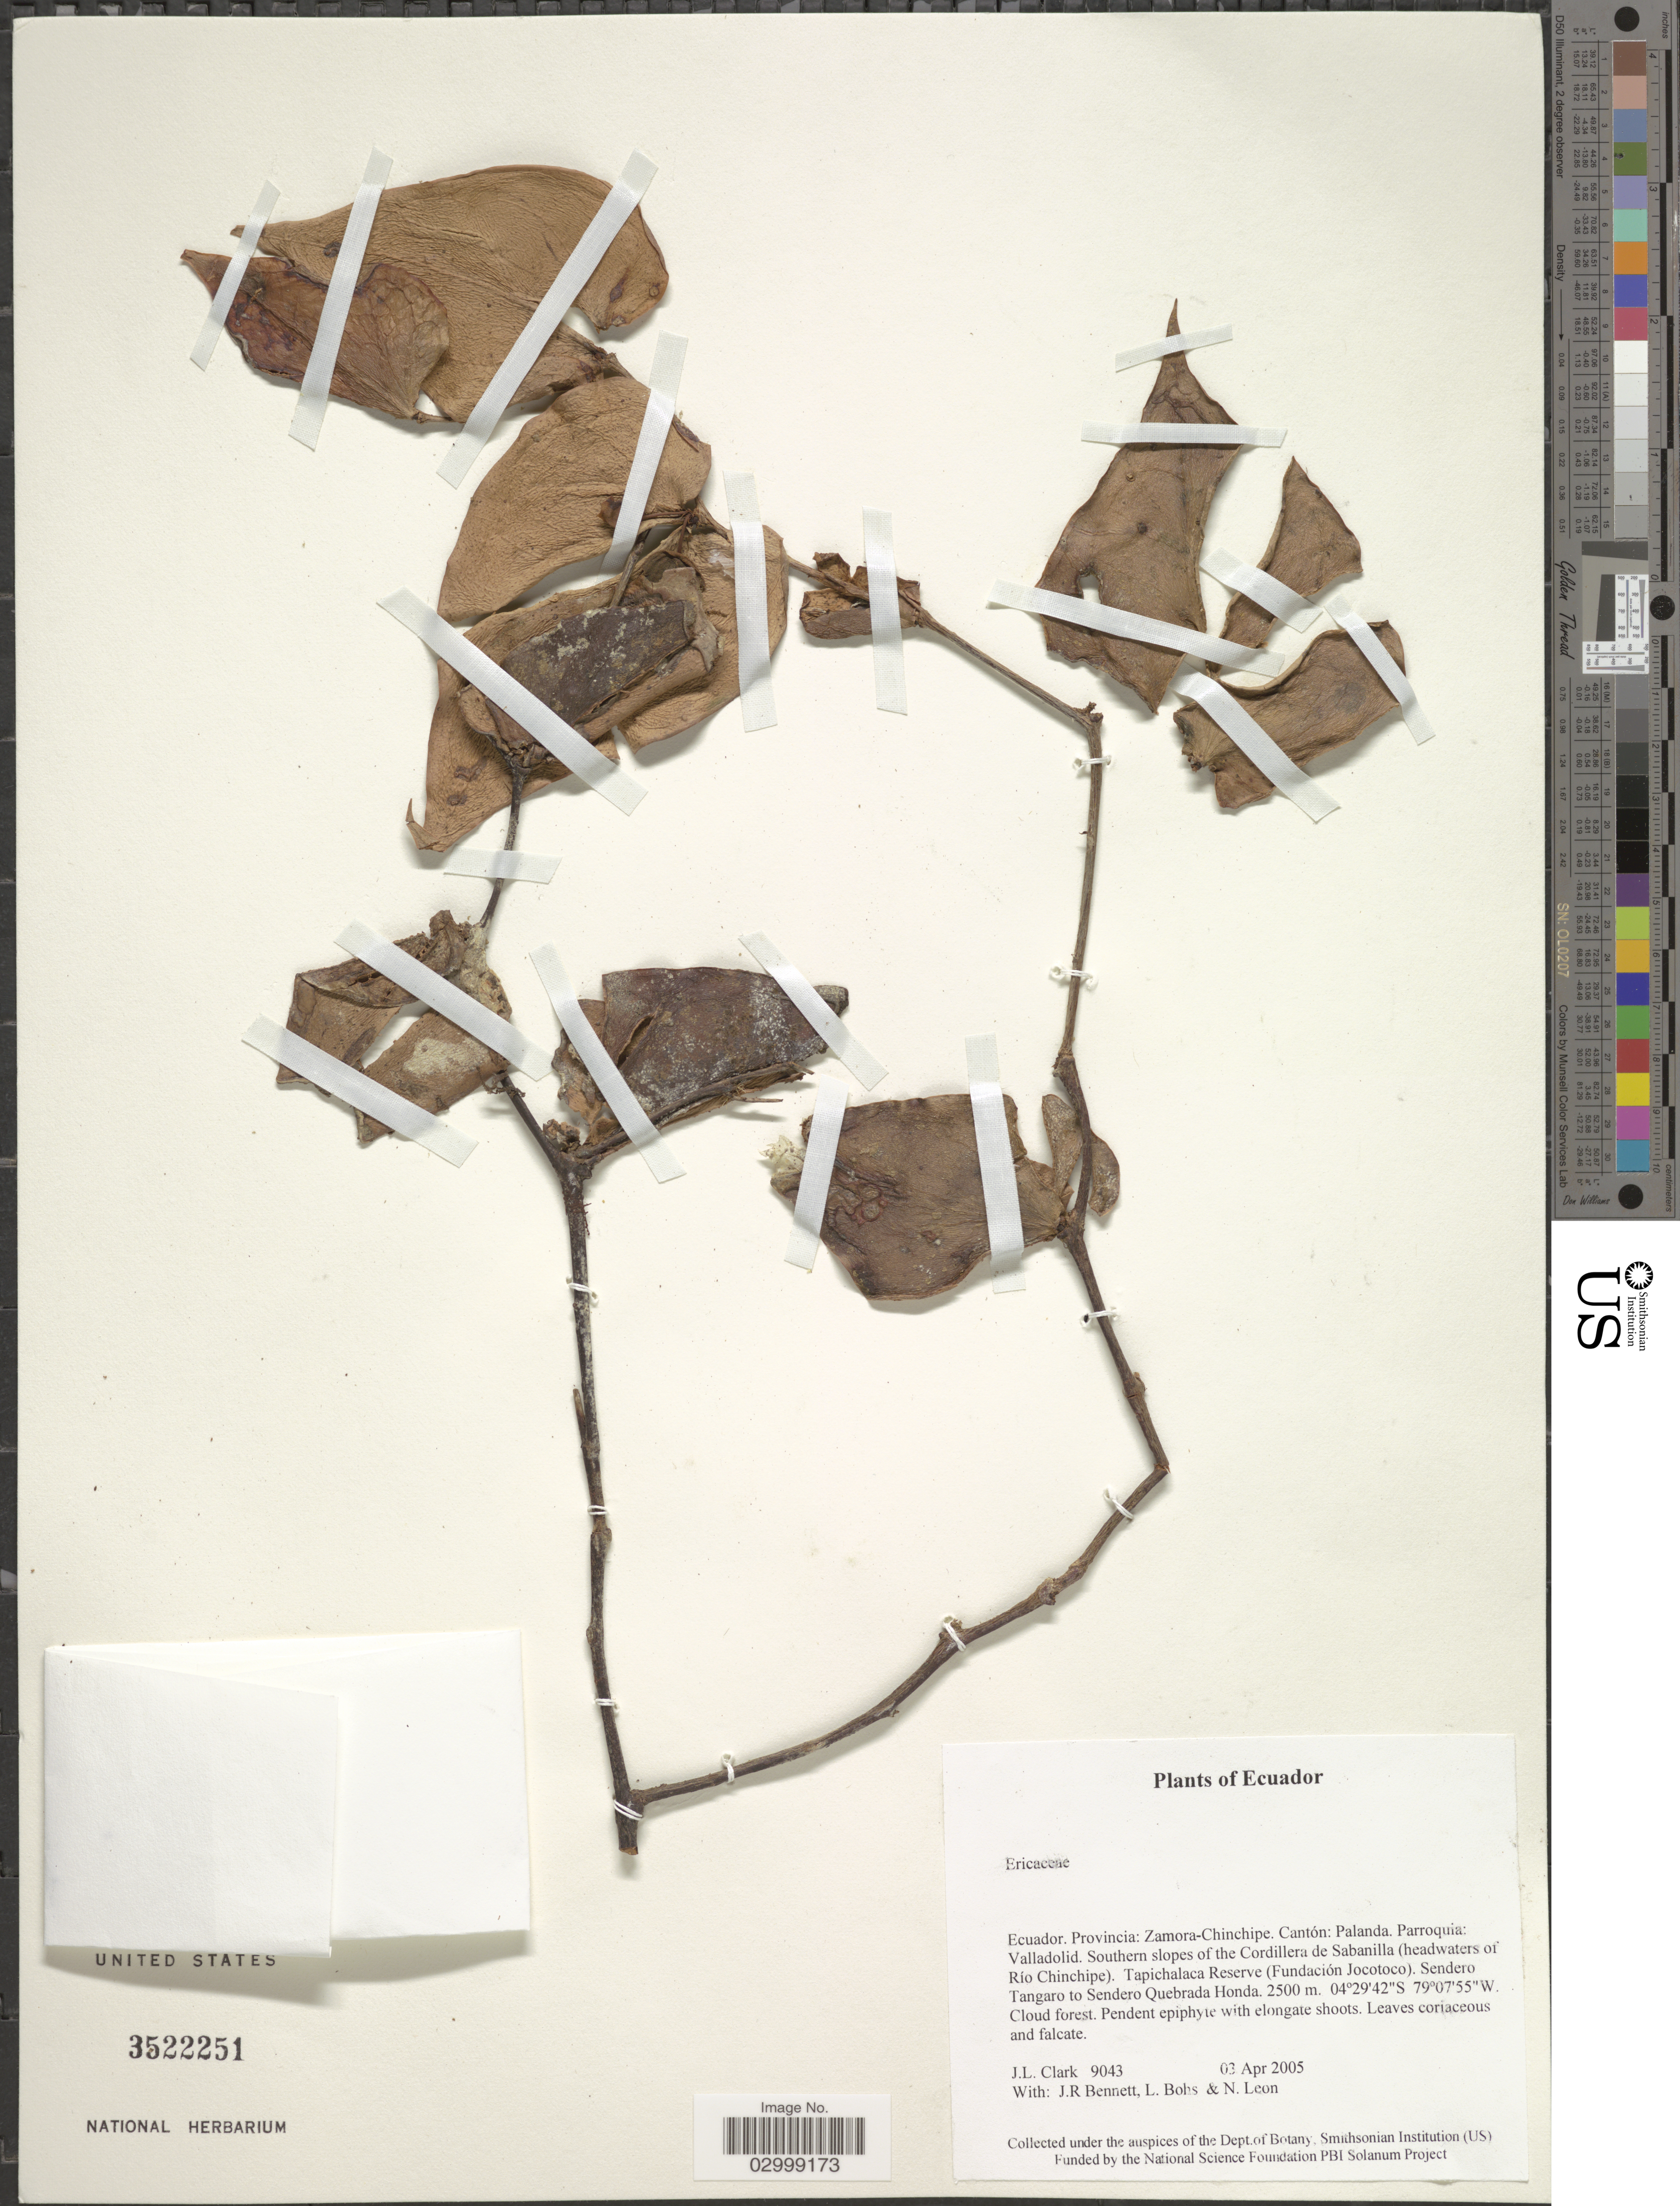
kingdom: Plantae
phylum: Tracheophyta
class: Magnoliopsida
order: Ericales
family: Ericaceae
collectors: J. L. Clark, J. R. Bennett, L. A. Bohs & N. Leon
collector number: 9043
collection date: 2005-04-03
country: Ecuador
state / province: Zamora-Chinchipe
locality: Cantón: Palanda, Parroquia, Valladolid: Southern slopes of the Cordillera de Sabanillas (headwaters of Río Chinchipe), Tapichalaca Reserve (Fundación Jocotoco), Sendero Tangaro to Sendero Quebrada Honda.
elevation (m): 2500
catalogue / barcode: US 3522251